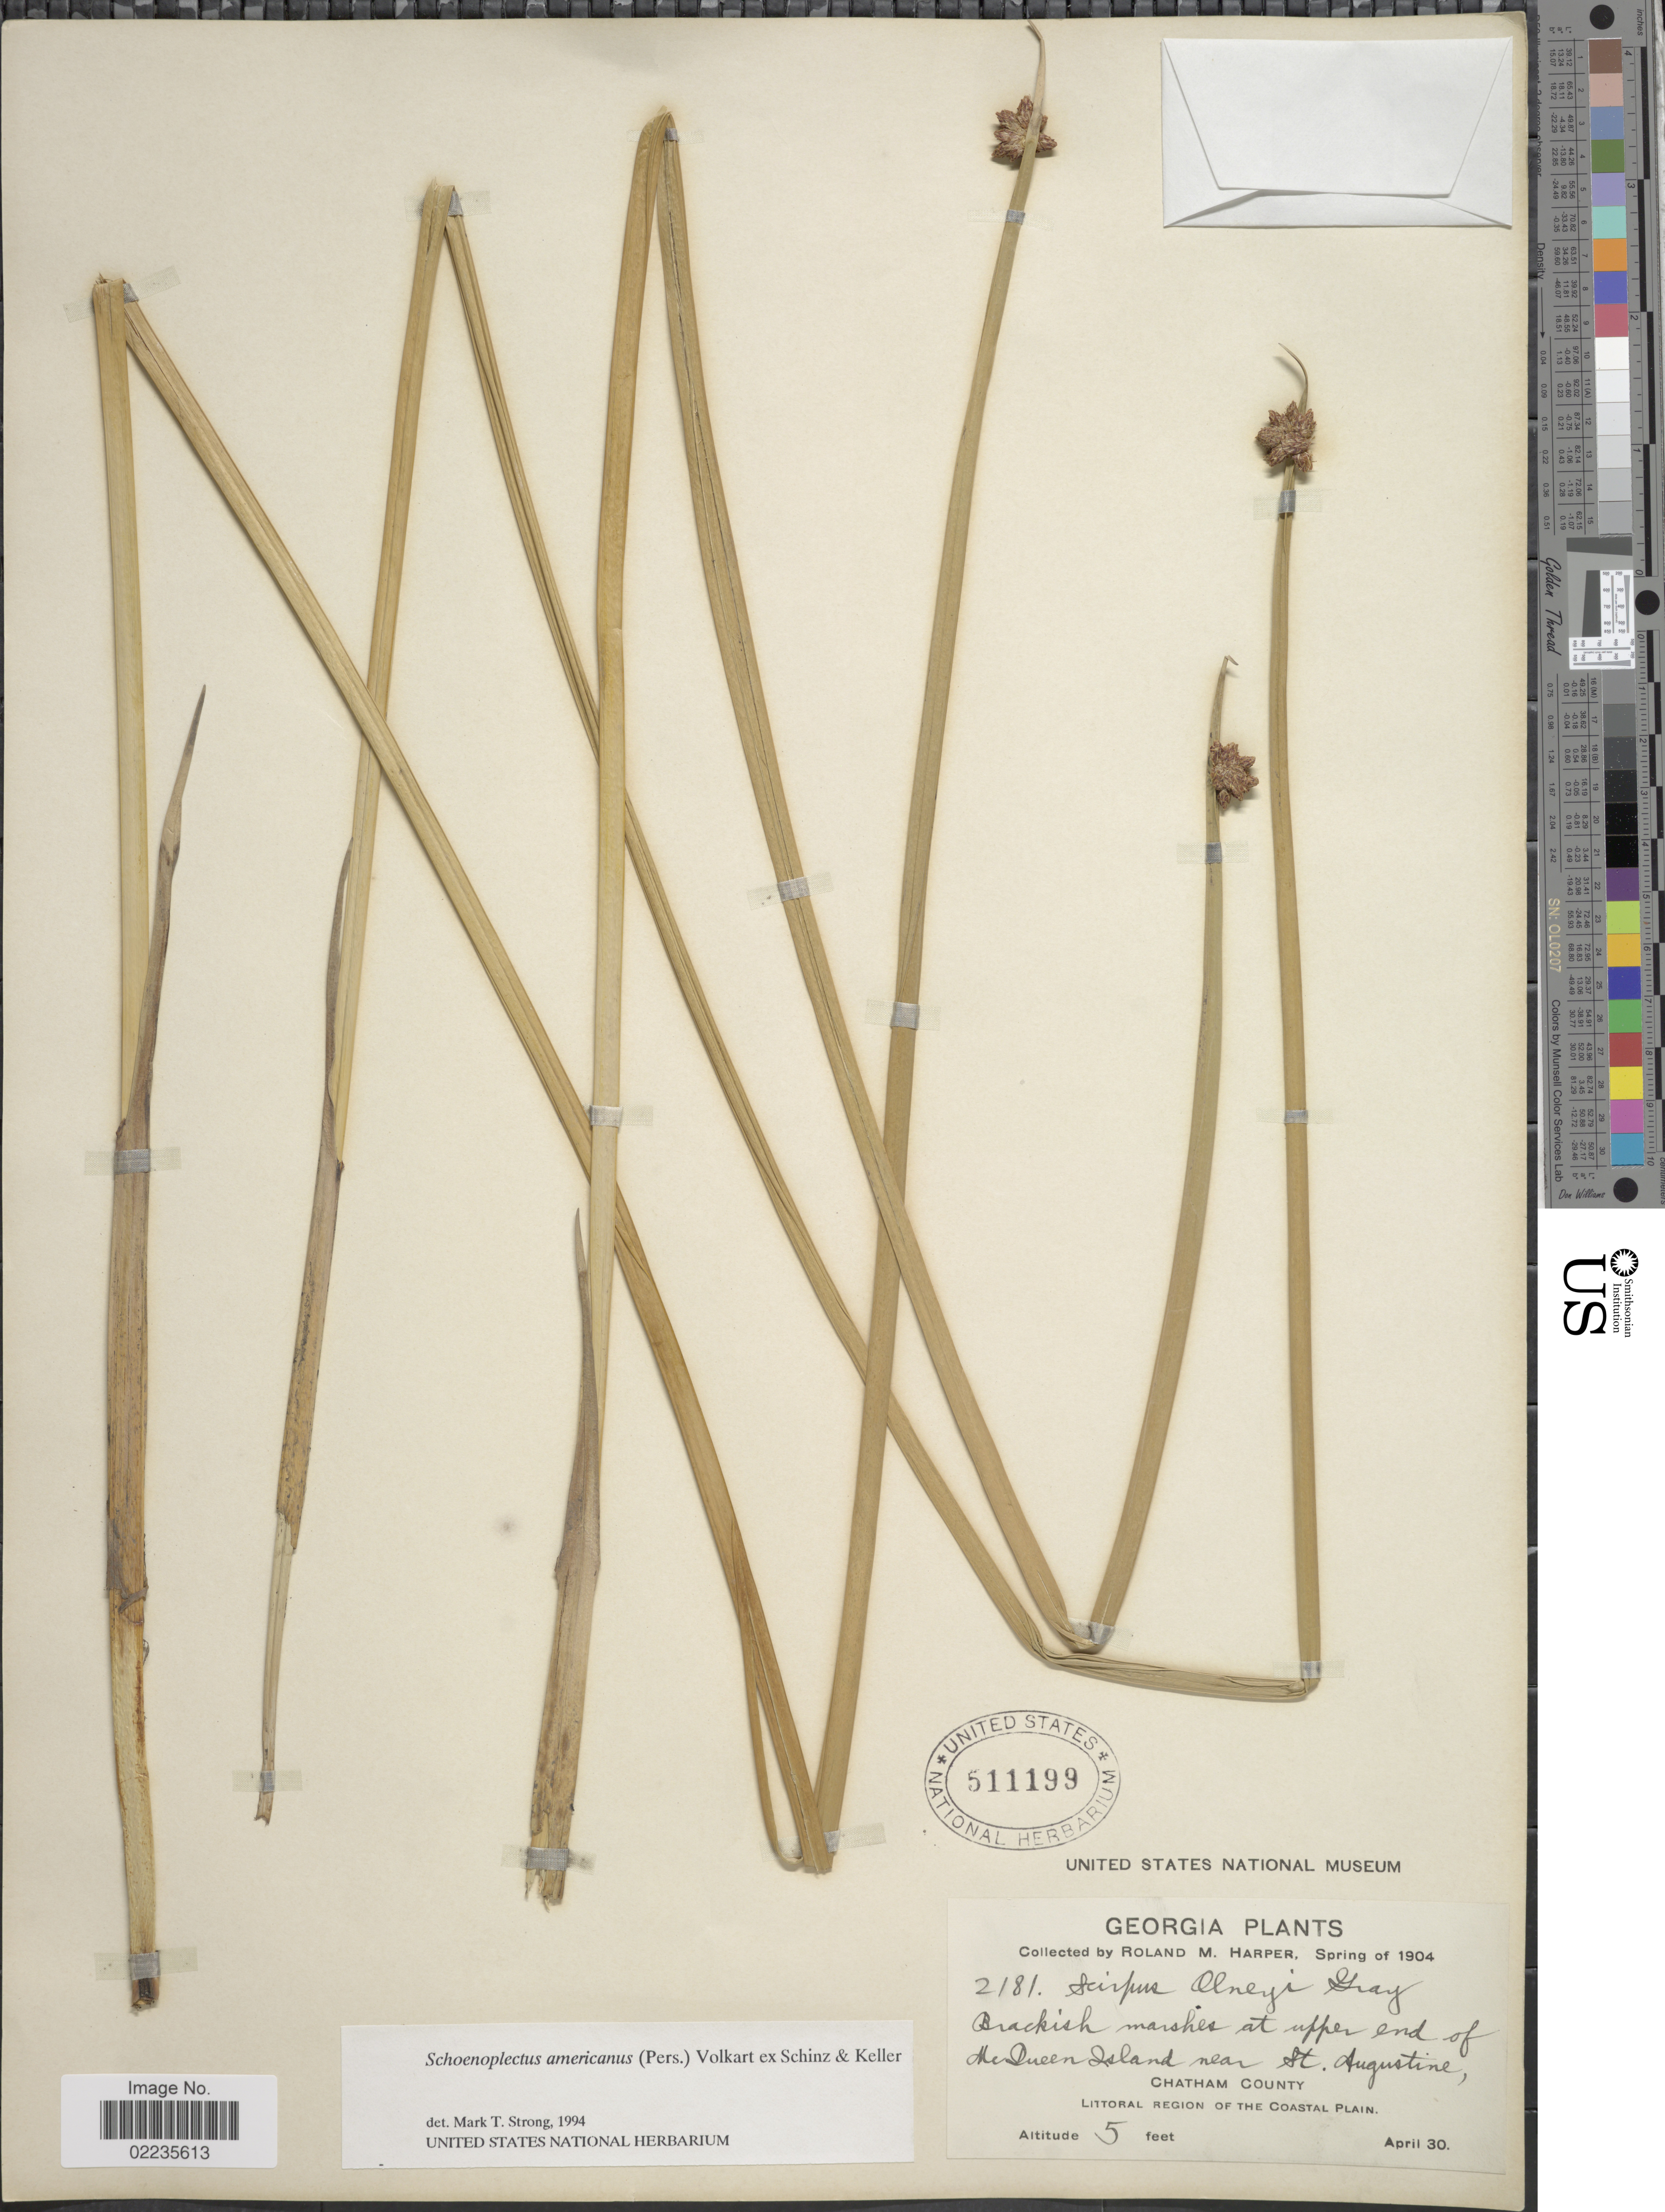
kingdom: Plantae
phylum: Tracheophyta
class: Liliopsida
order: Poales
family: Cyperaceae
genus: Schoenoplectus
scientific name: Schoenoplectus americanus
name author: (Pers.) Volkart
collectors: R. M. Harper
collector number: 2181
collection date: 1904-04-30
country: United States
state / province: Georgia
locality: Brackish marshes at upper end of the Queen Island near St. Augustine, Chatham County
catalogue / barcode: US 511199